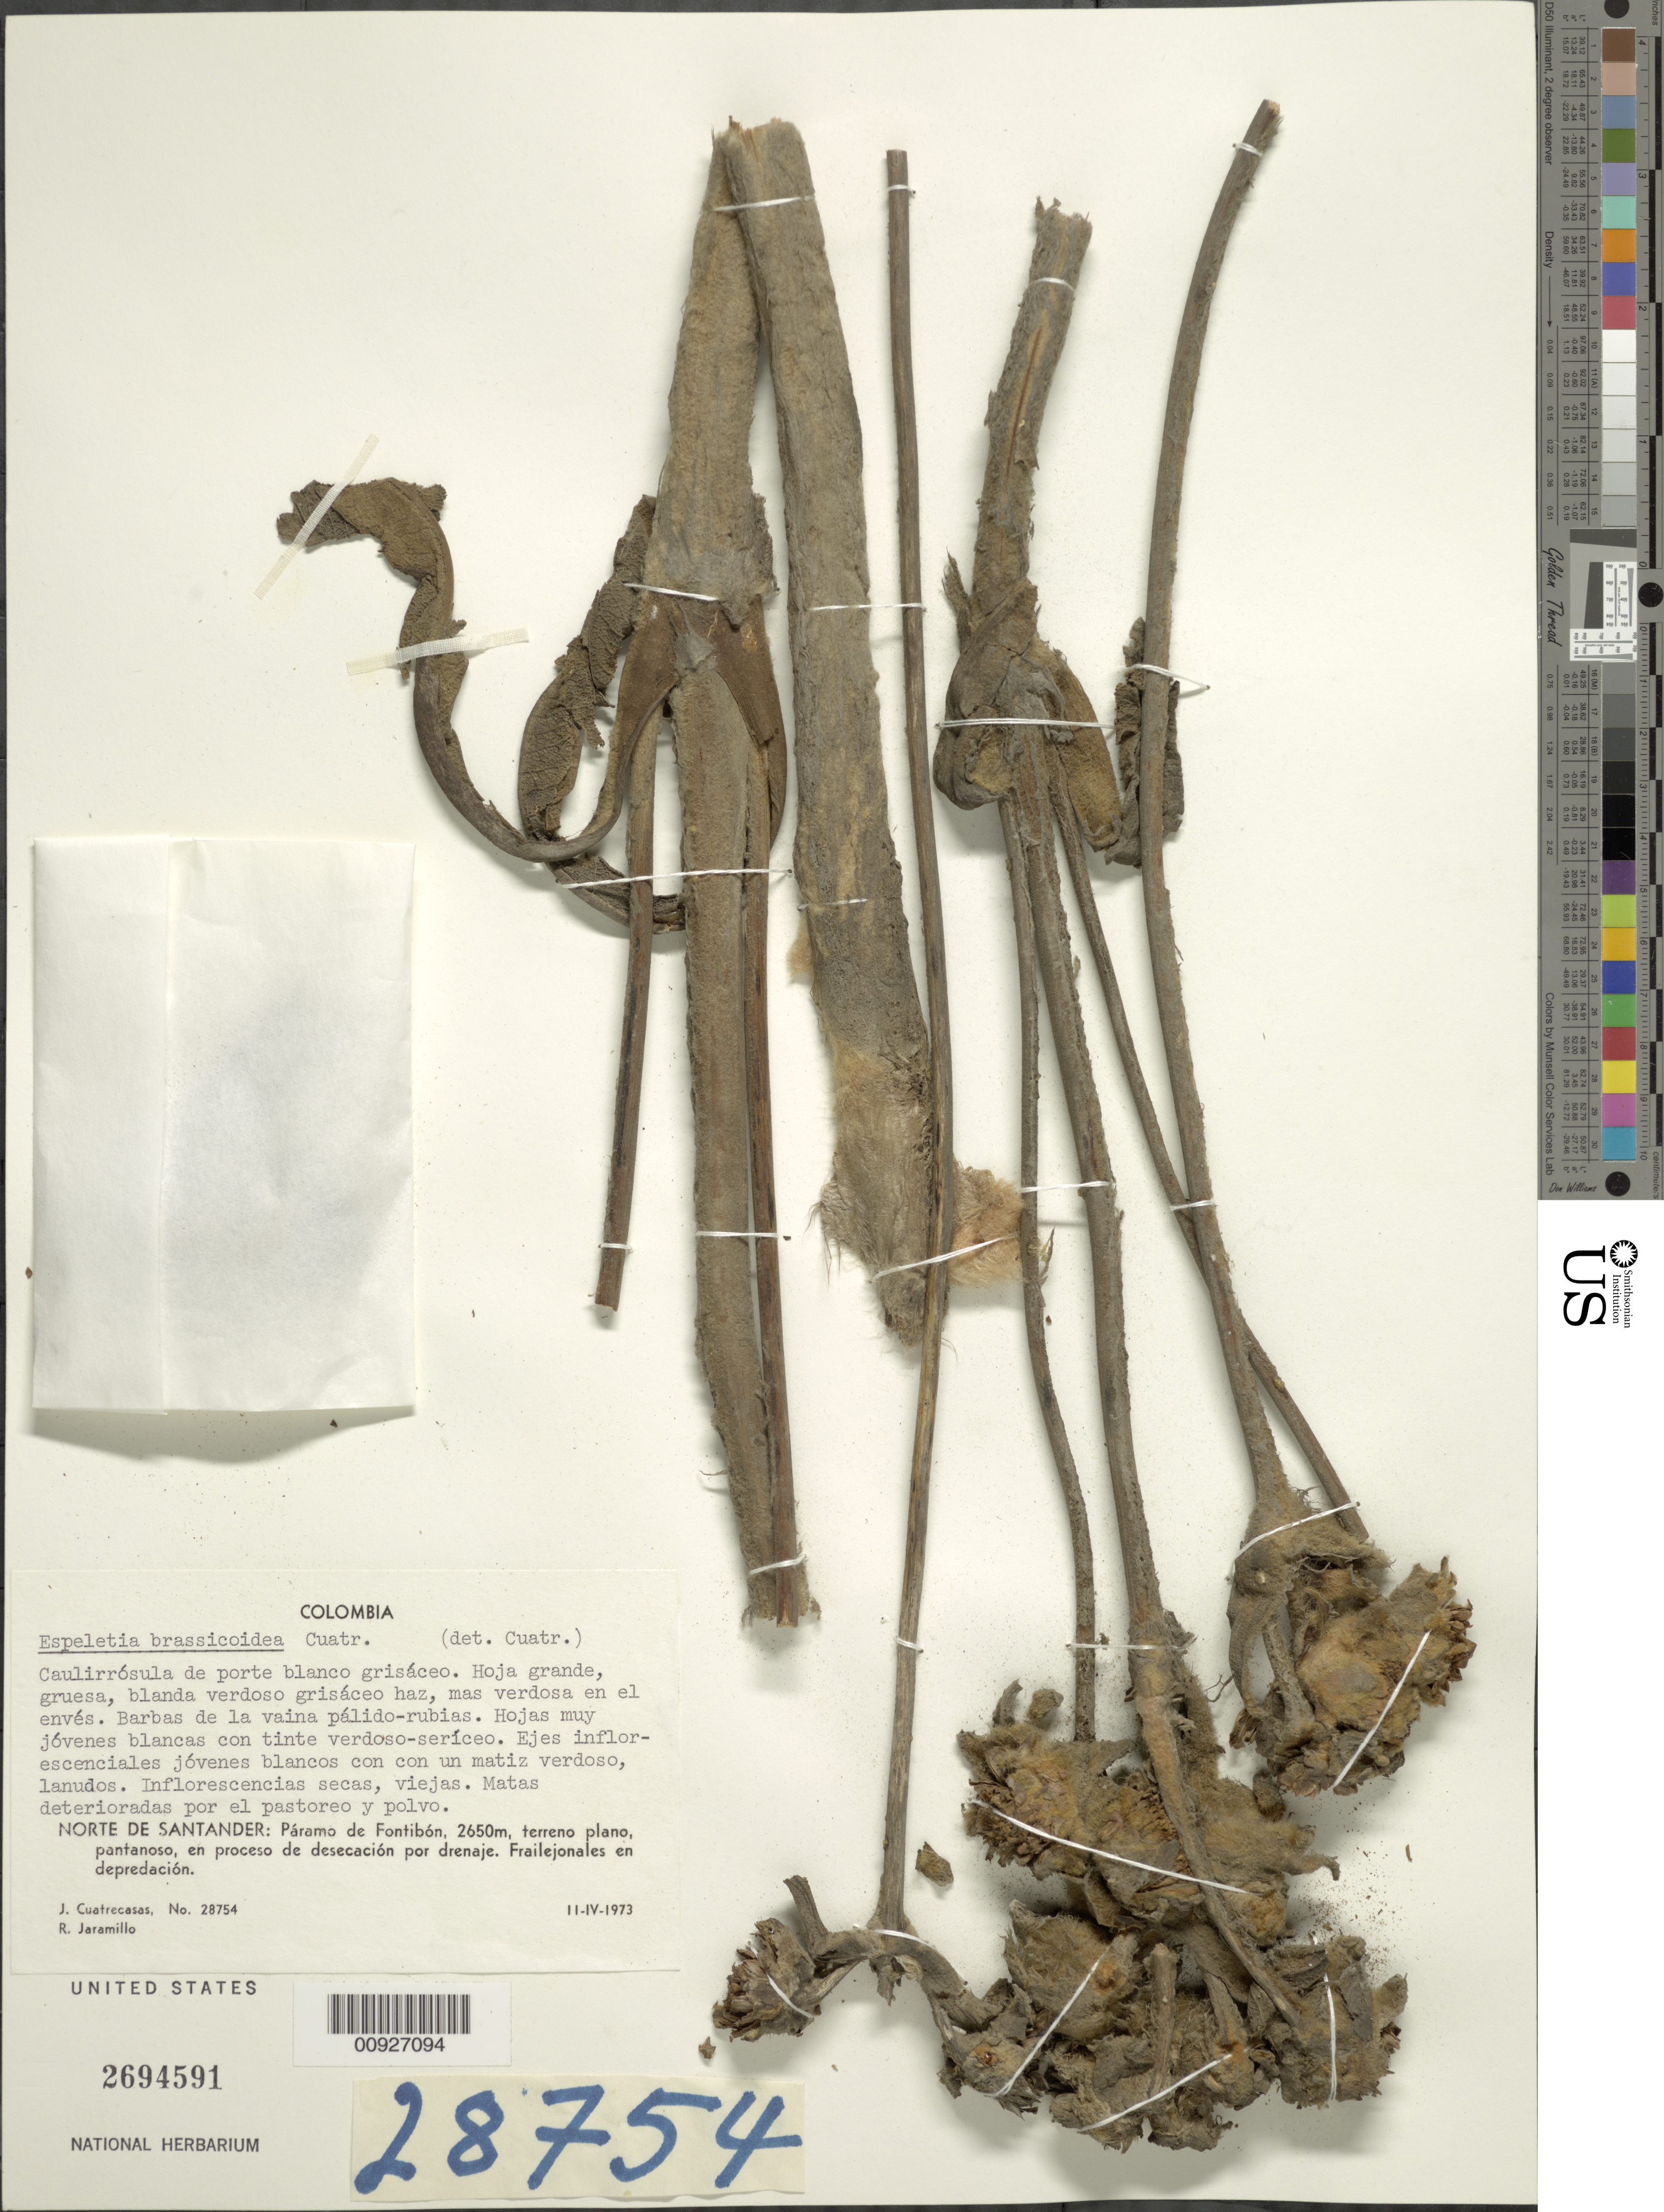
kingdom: Plantae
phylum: Tracheophyta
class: Magnoliopsida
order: Asterales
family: Asteraceae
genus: Espeletia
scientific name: Espeletia brassicoidea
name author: Cuatrec.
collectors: J. Cuatrecasas & R. Jaramillo M.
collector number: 28754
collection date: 1973-04-11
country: Colombia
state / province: Norte de Santander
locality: P. de Fontibón.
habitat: Terreno plano, pantanoso, en proceso de desecación por drenaje. Frailejonales en depredación.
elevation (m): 2650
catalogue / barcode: US 2694591